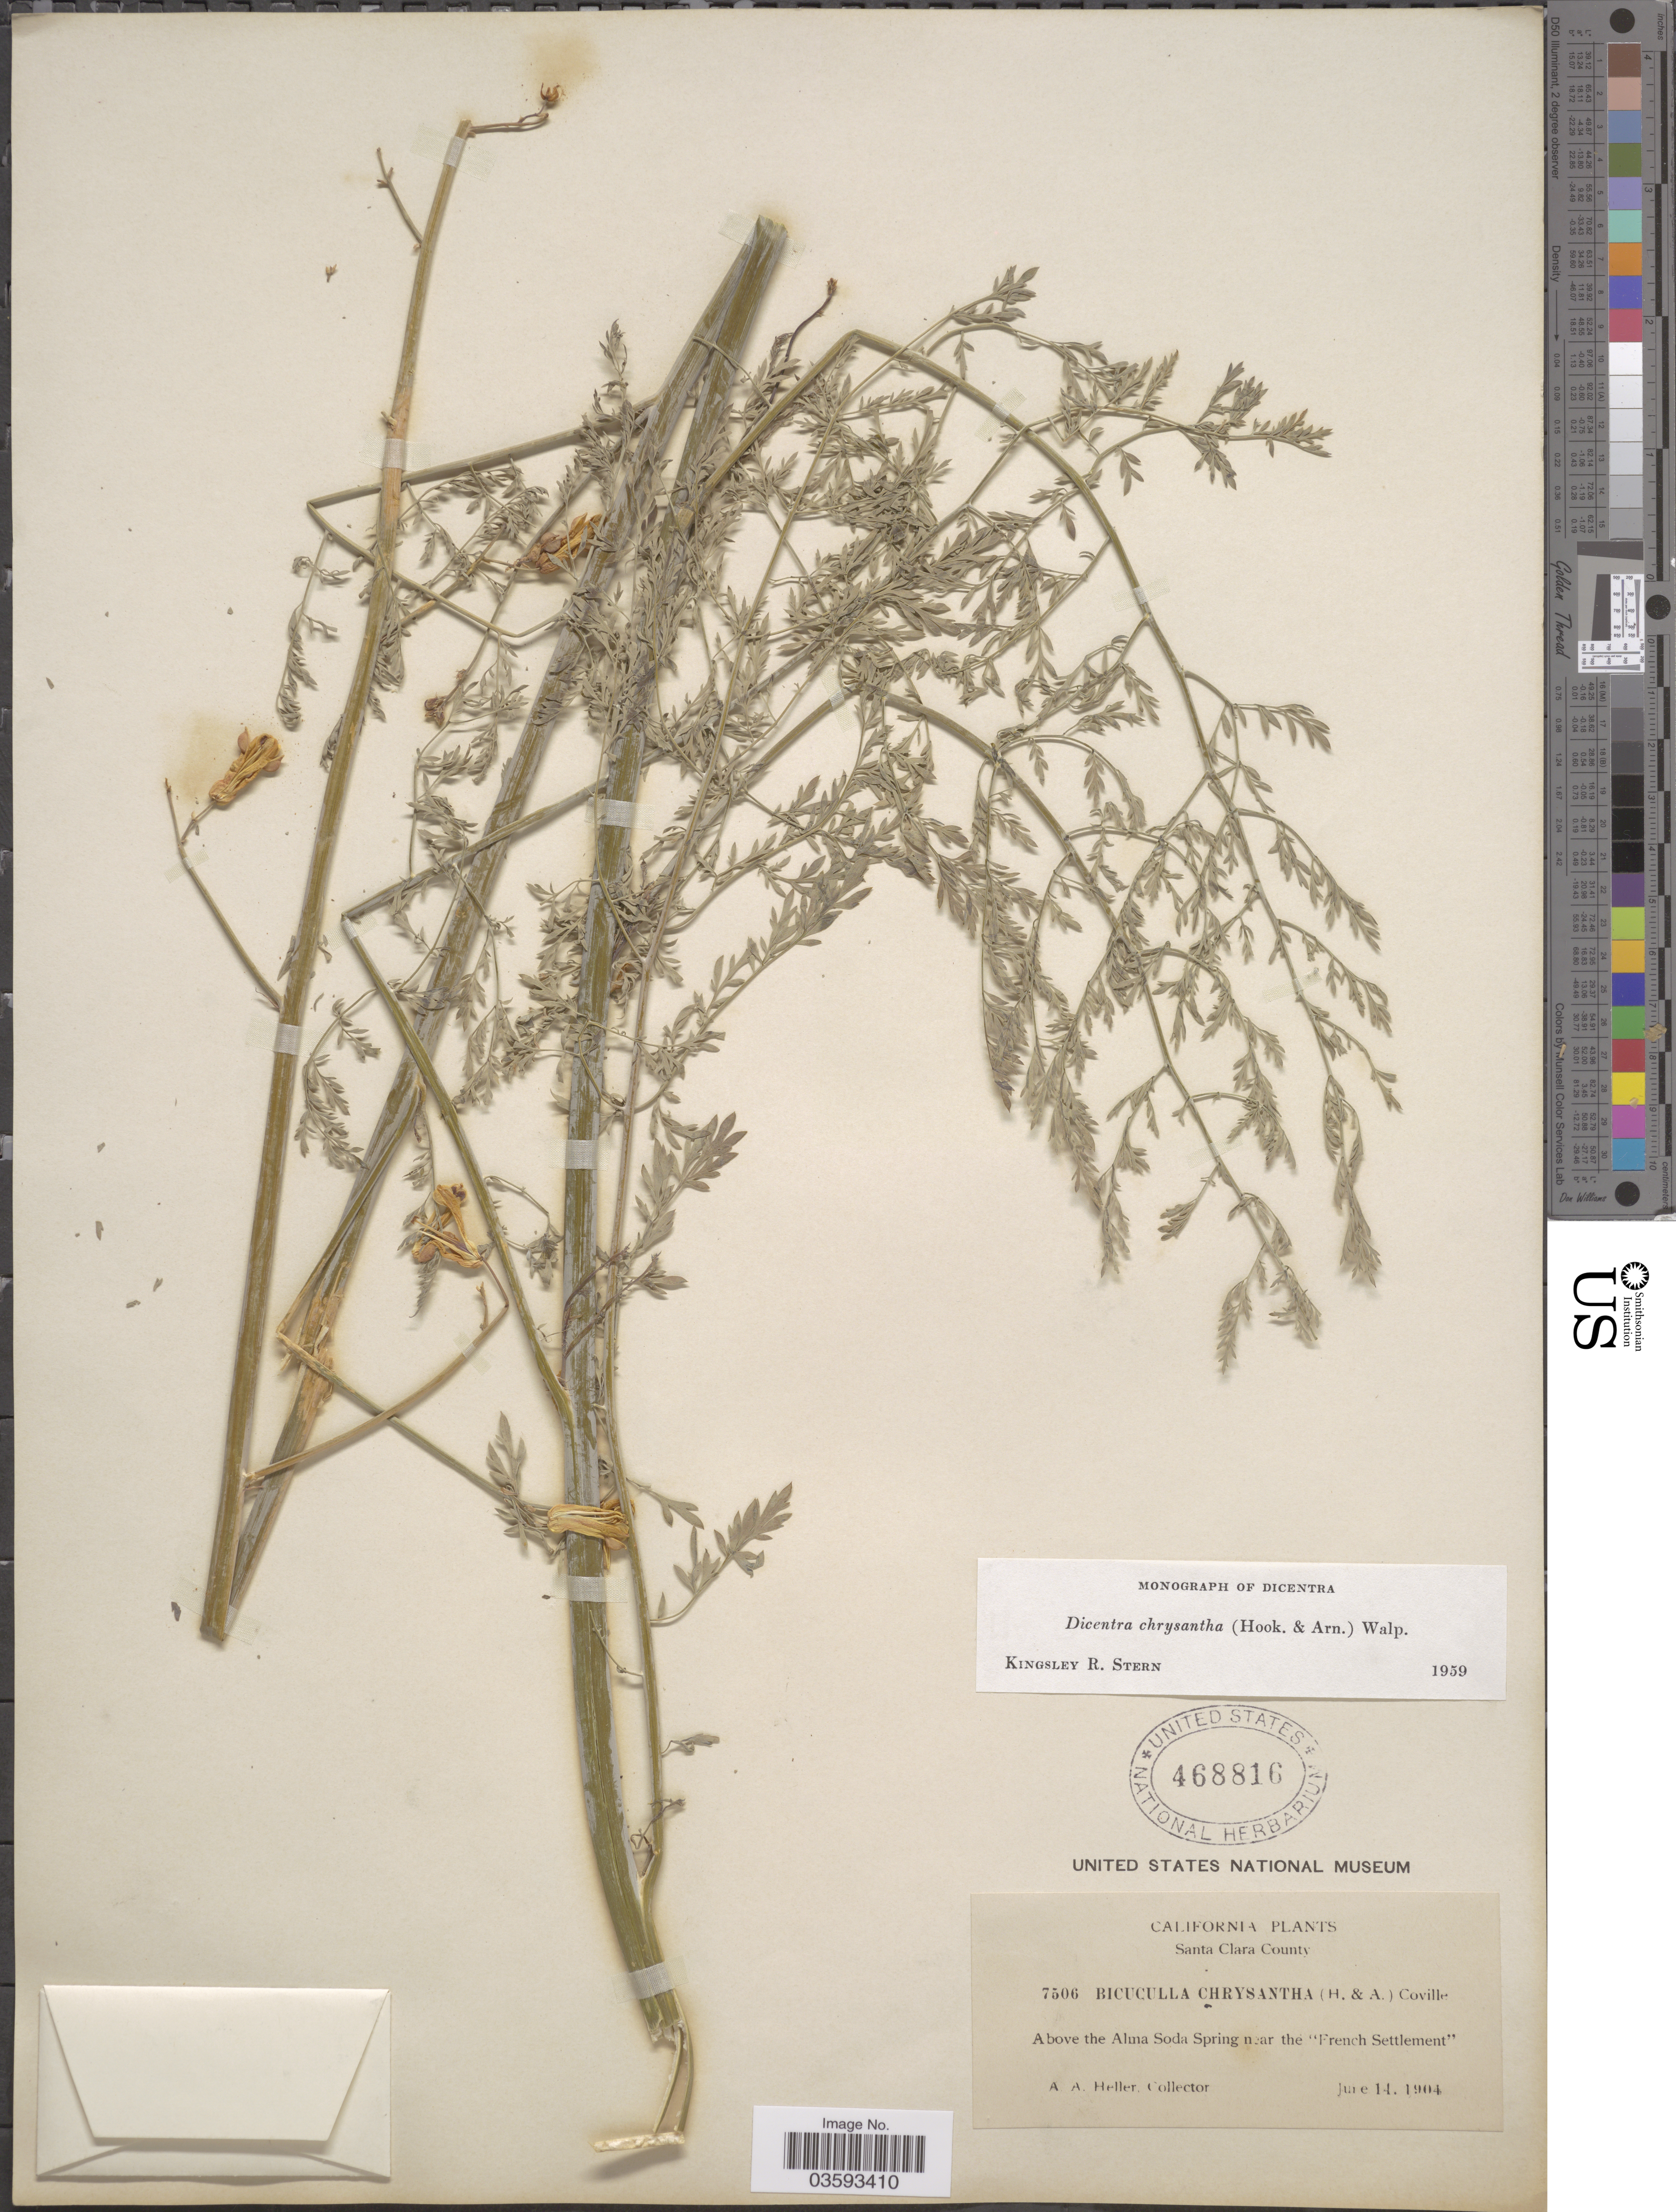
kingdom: Plantae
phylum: Tracheophyta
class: Magnoliopsida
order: Ranunculales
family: Papaveraceae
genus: Ehrendorferia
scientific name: Ehrendorferia chrysantha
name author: (Hook. & Arn.) Rylander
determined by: Strong, M. T., (US), Smithsonian Institution - National Museum of Natural History (UNITED STATES)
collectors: A. A. Heller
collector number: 7506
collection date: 1904-06-14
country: United States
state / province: California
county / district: Santa Clara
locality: Santa Clara County. Above the Alma Soda Spring near the 'French Settlement'.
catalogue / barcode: US 468816